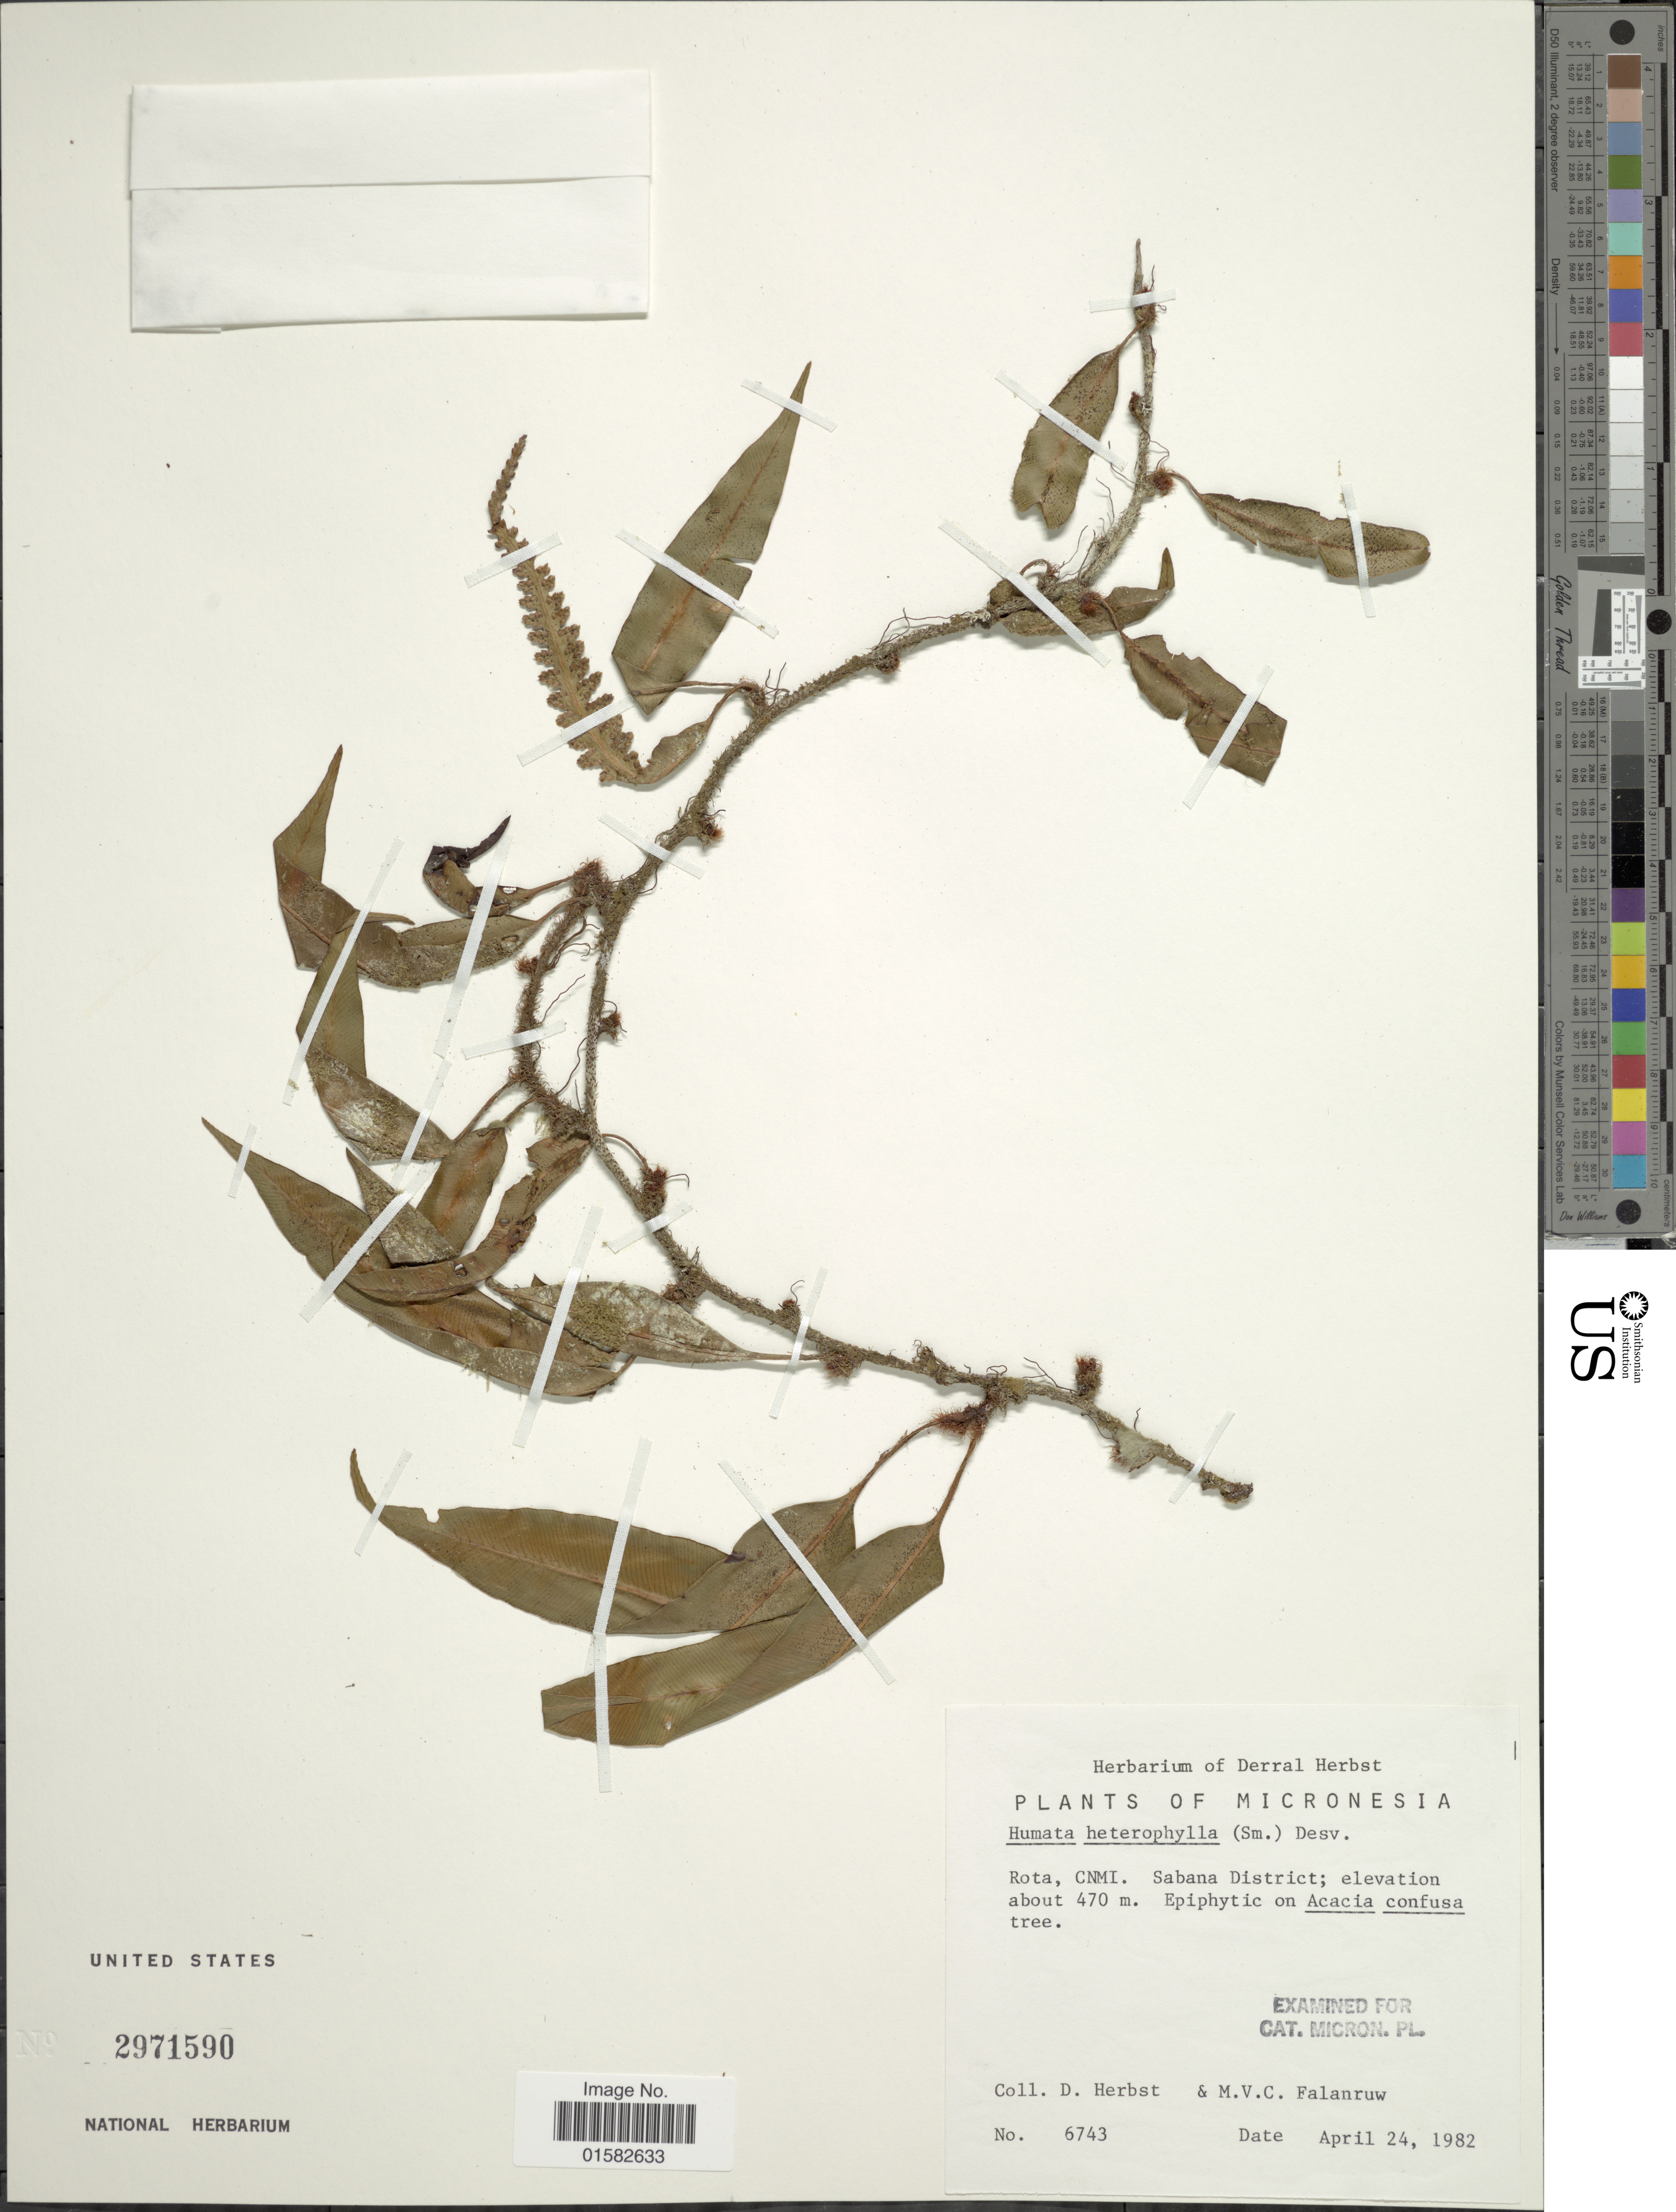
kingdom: Plantae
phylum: Tracheophyta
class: Polypodiopsida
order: Polypodiales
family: Davalliaceae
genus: Humata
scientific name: Humata heterophylla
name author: (Sm.) Desv.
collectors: D. Herbst & M. V. Falanruw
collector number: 6743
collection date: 1982-04-24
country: Northern Mariana Islands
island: Rota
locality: Rota, CNMI, Sabana District.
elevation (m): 470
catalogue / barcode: US 2971590